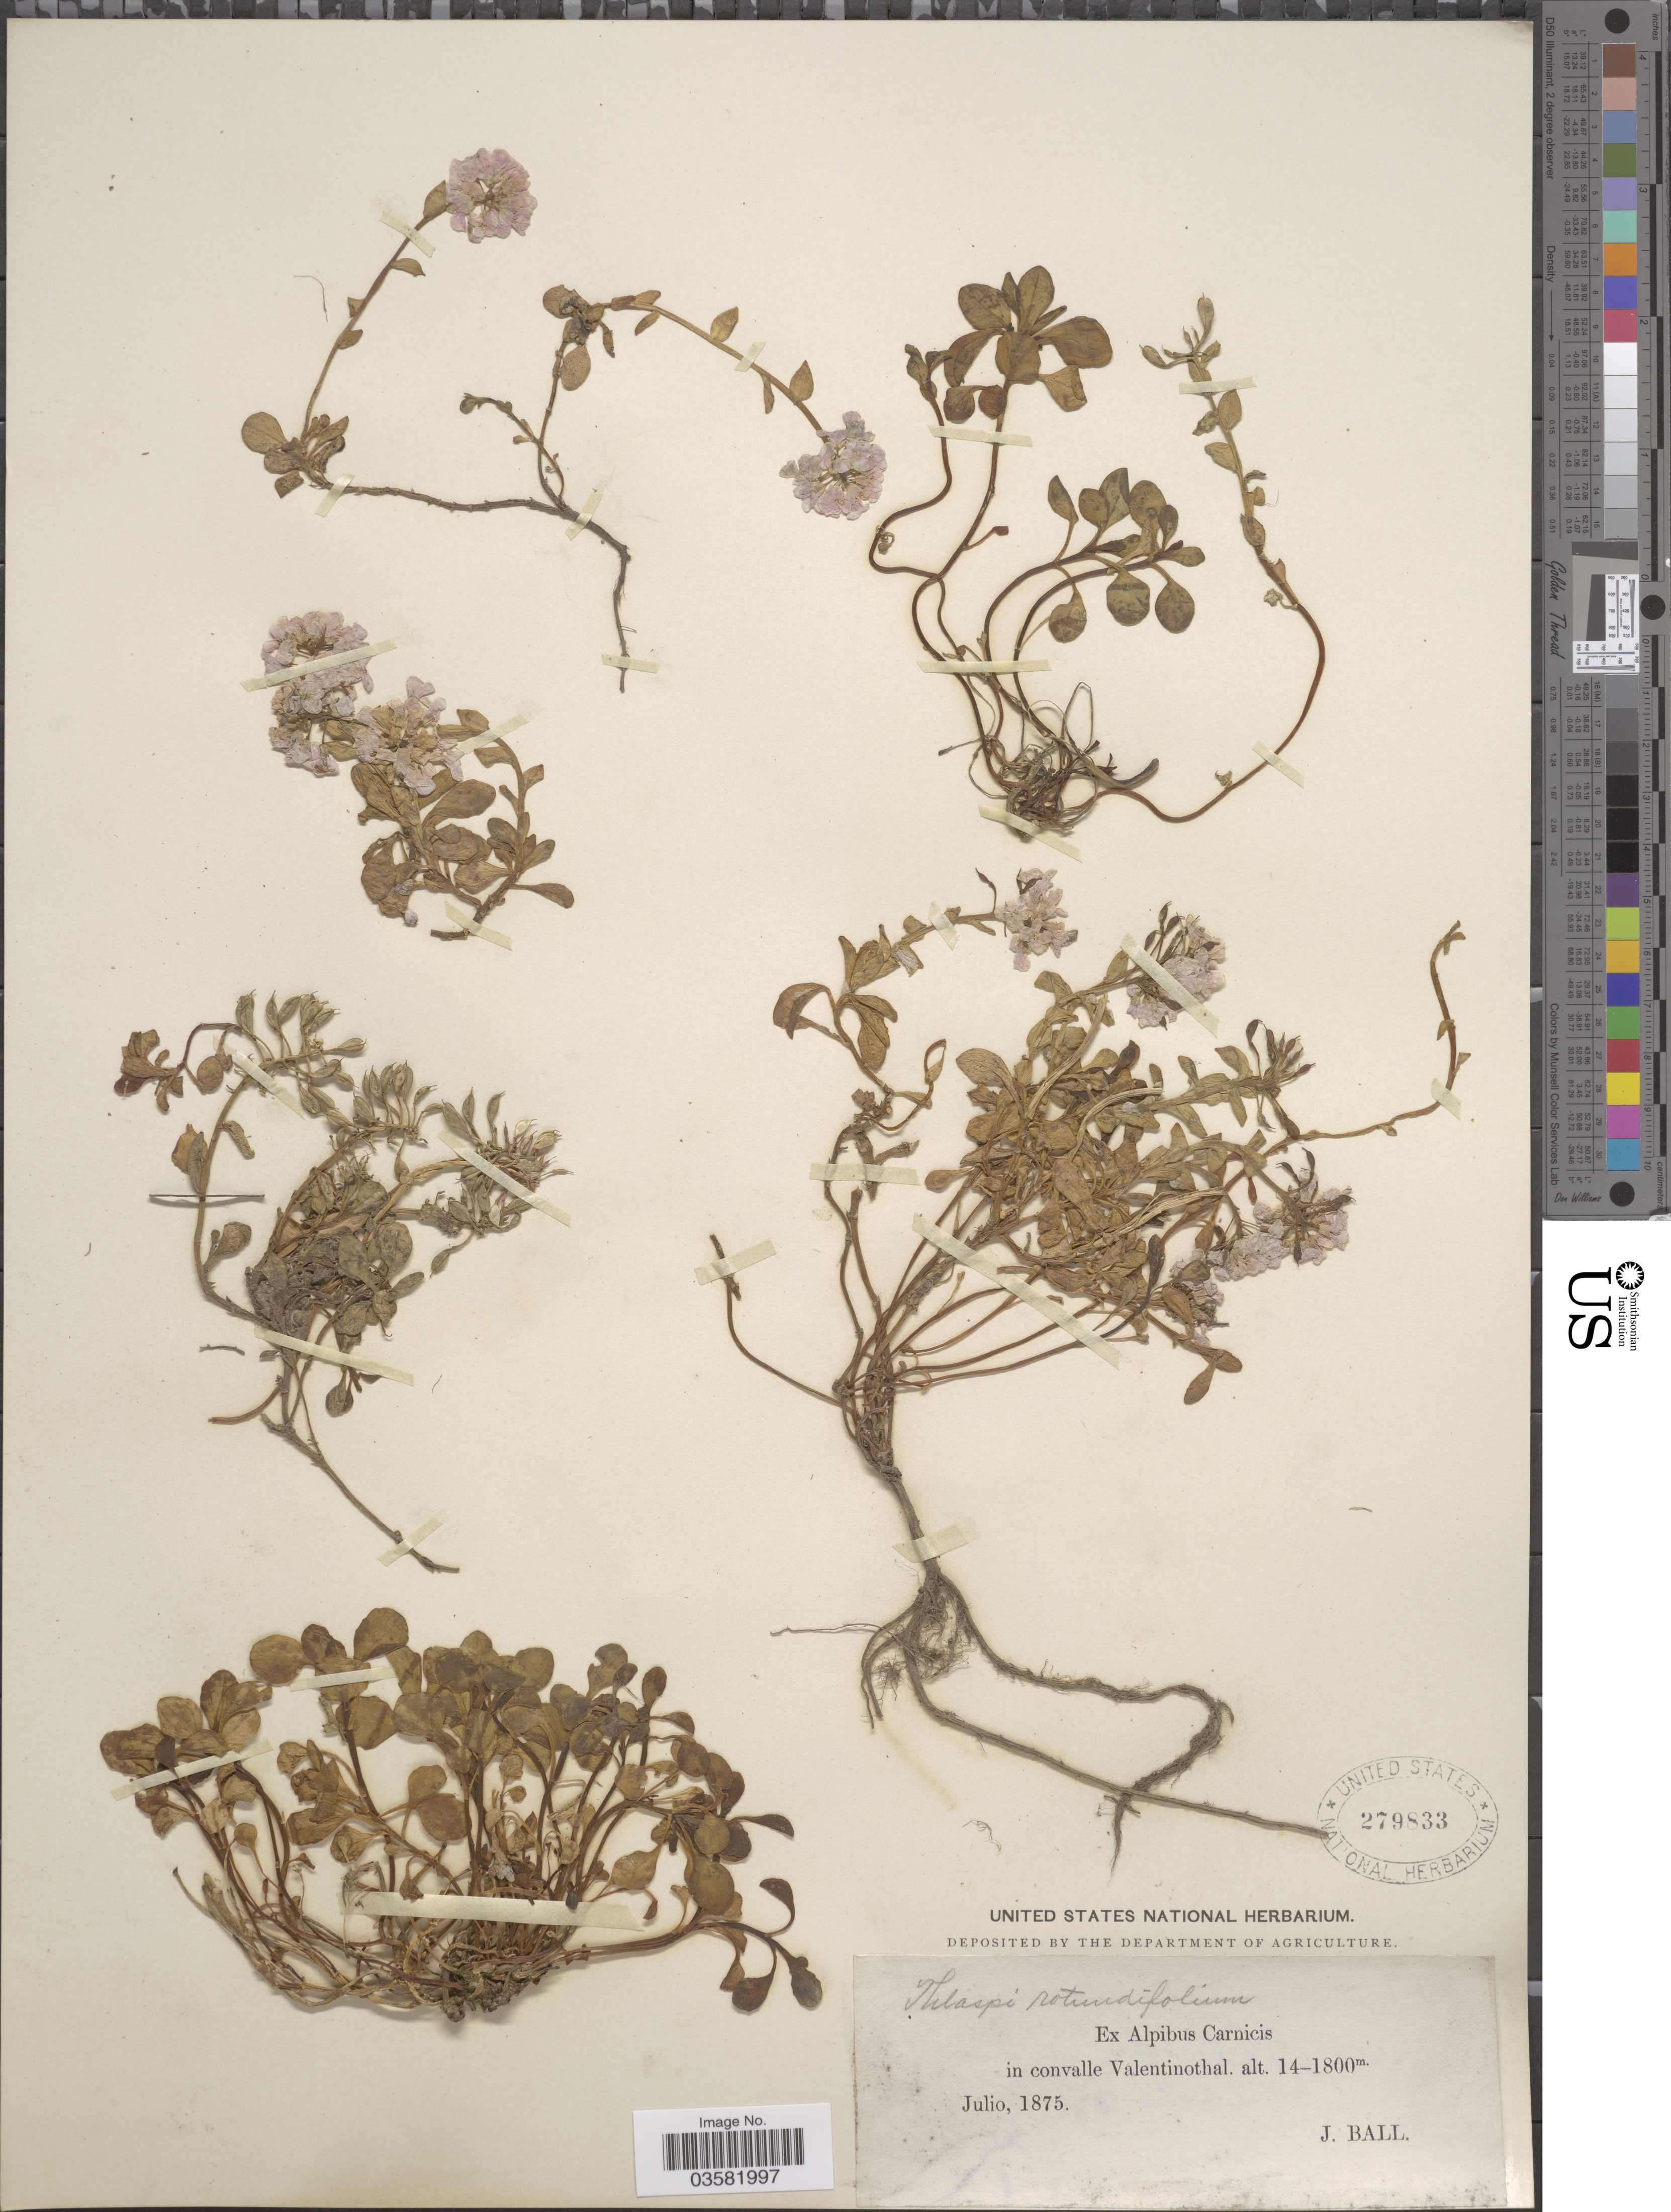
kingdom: Plantae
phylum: Tracheophyta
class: Magnoliopsida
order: Brassicales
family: Brassicaceae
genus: Thlaspi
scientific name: Thlaspi rotundifolium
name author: (L.) Gaudin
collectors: J. Ball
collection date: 1875-07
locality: Ex Alpibus Carnicis in convalle Valentinothal.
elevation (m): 1400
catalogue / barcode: US 279833